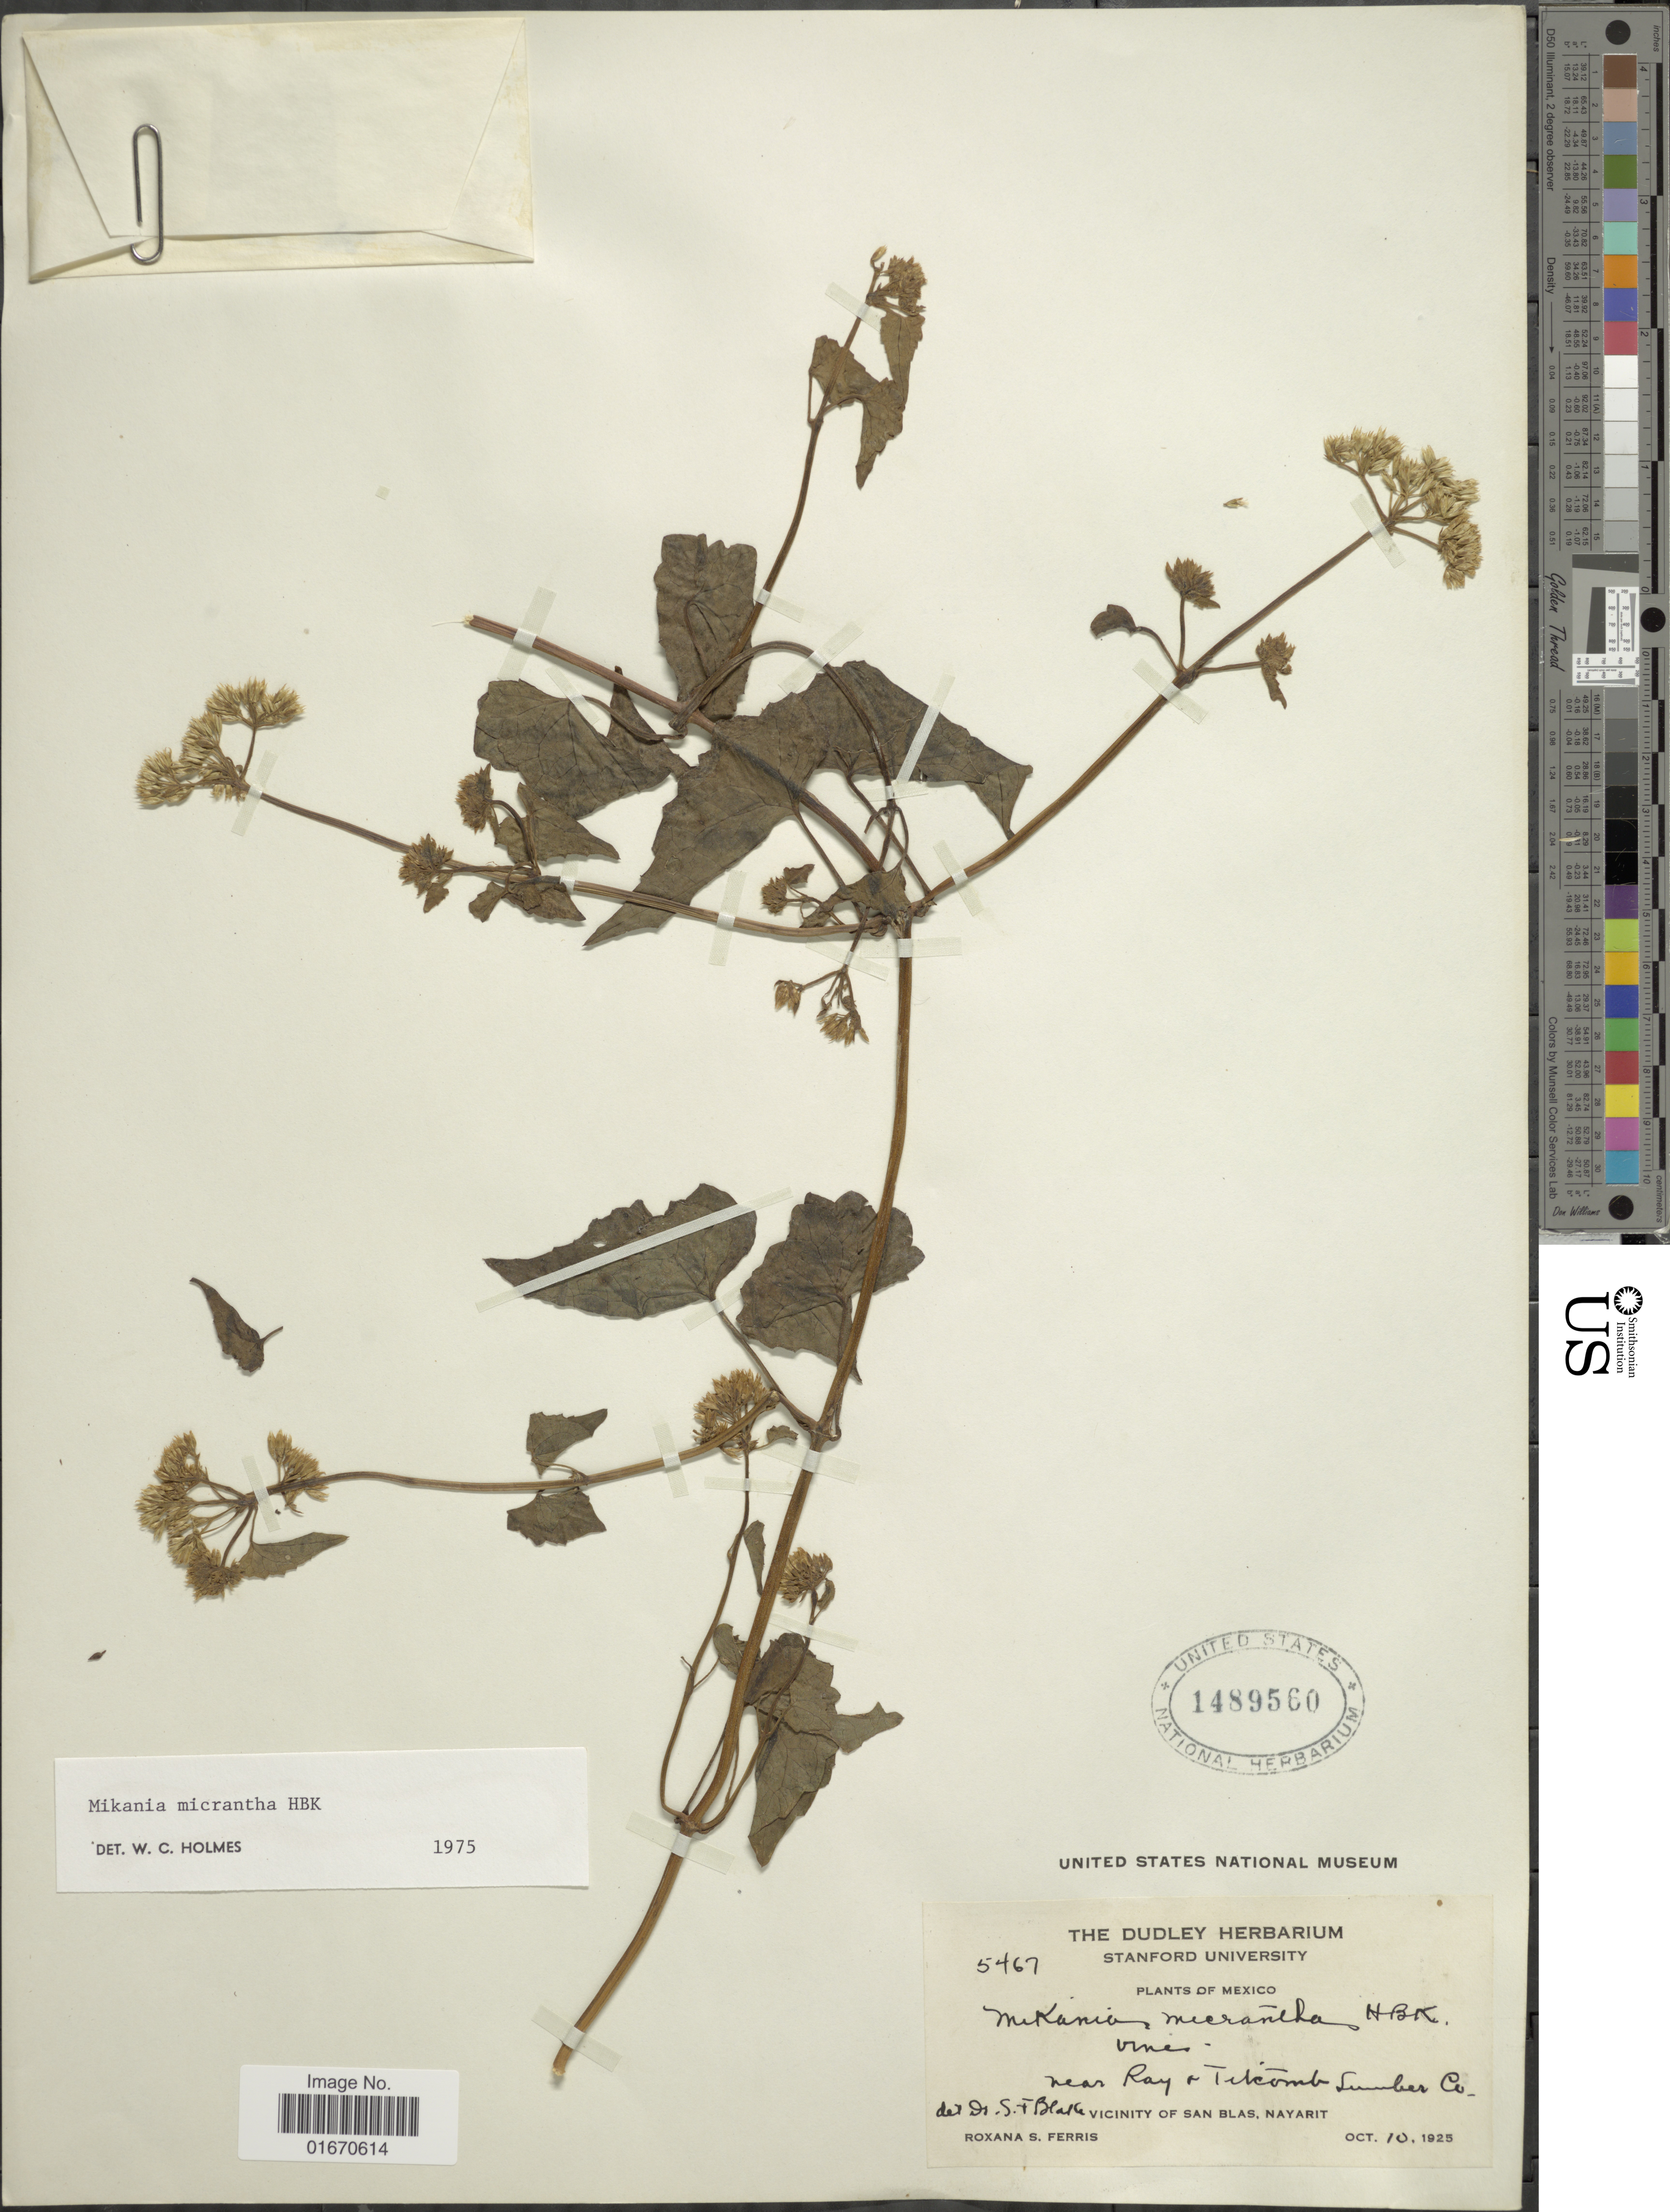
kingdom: Plantae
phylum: Tracheophyta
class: Magnoliopsida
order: Asterales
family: Asteraceae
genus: Mikania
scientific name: Mikania micrantha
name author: Kunth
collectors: R. S. Ferris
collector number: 5467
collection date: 1925-10-10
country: Mexico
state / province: Nayarit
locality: Near Ray & Titcomb Lumber Co., det. dr. St. Blake. Vicinity of San Blas.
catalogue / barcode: US 1489560